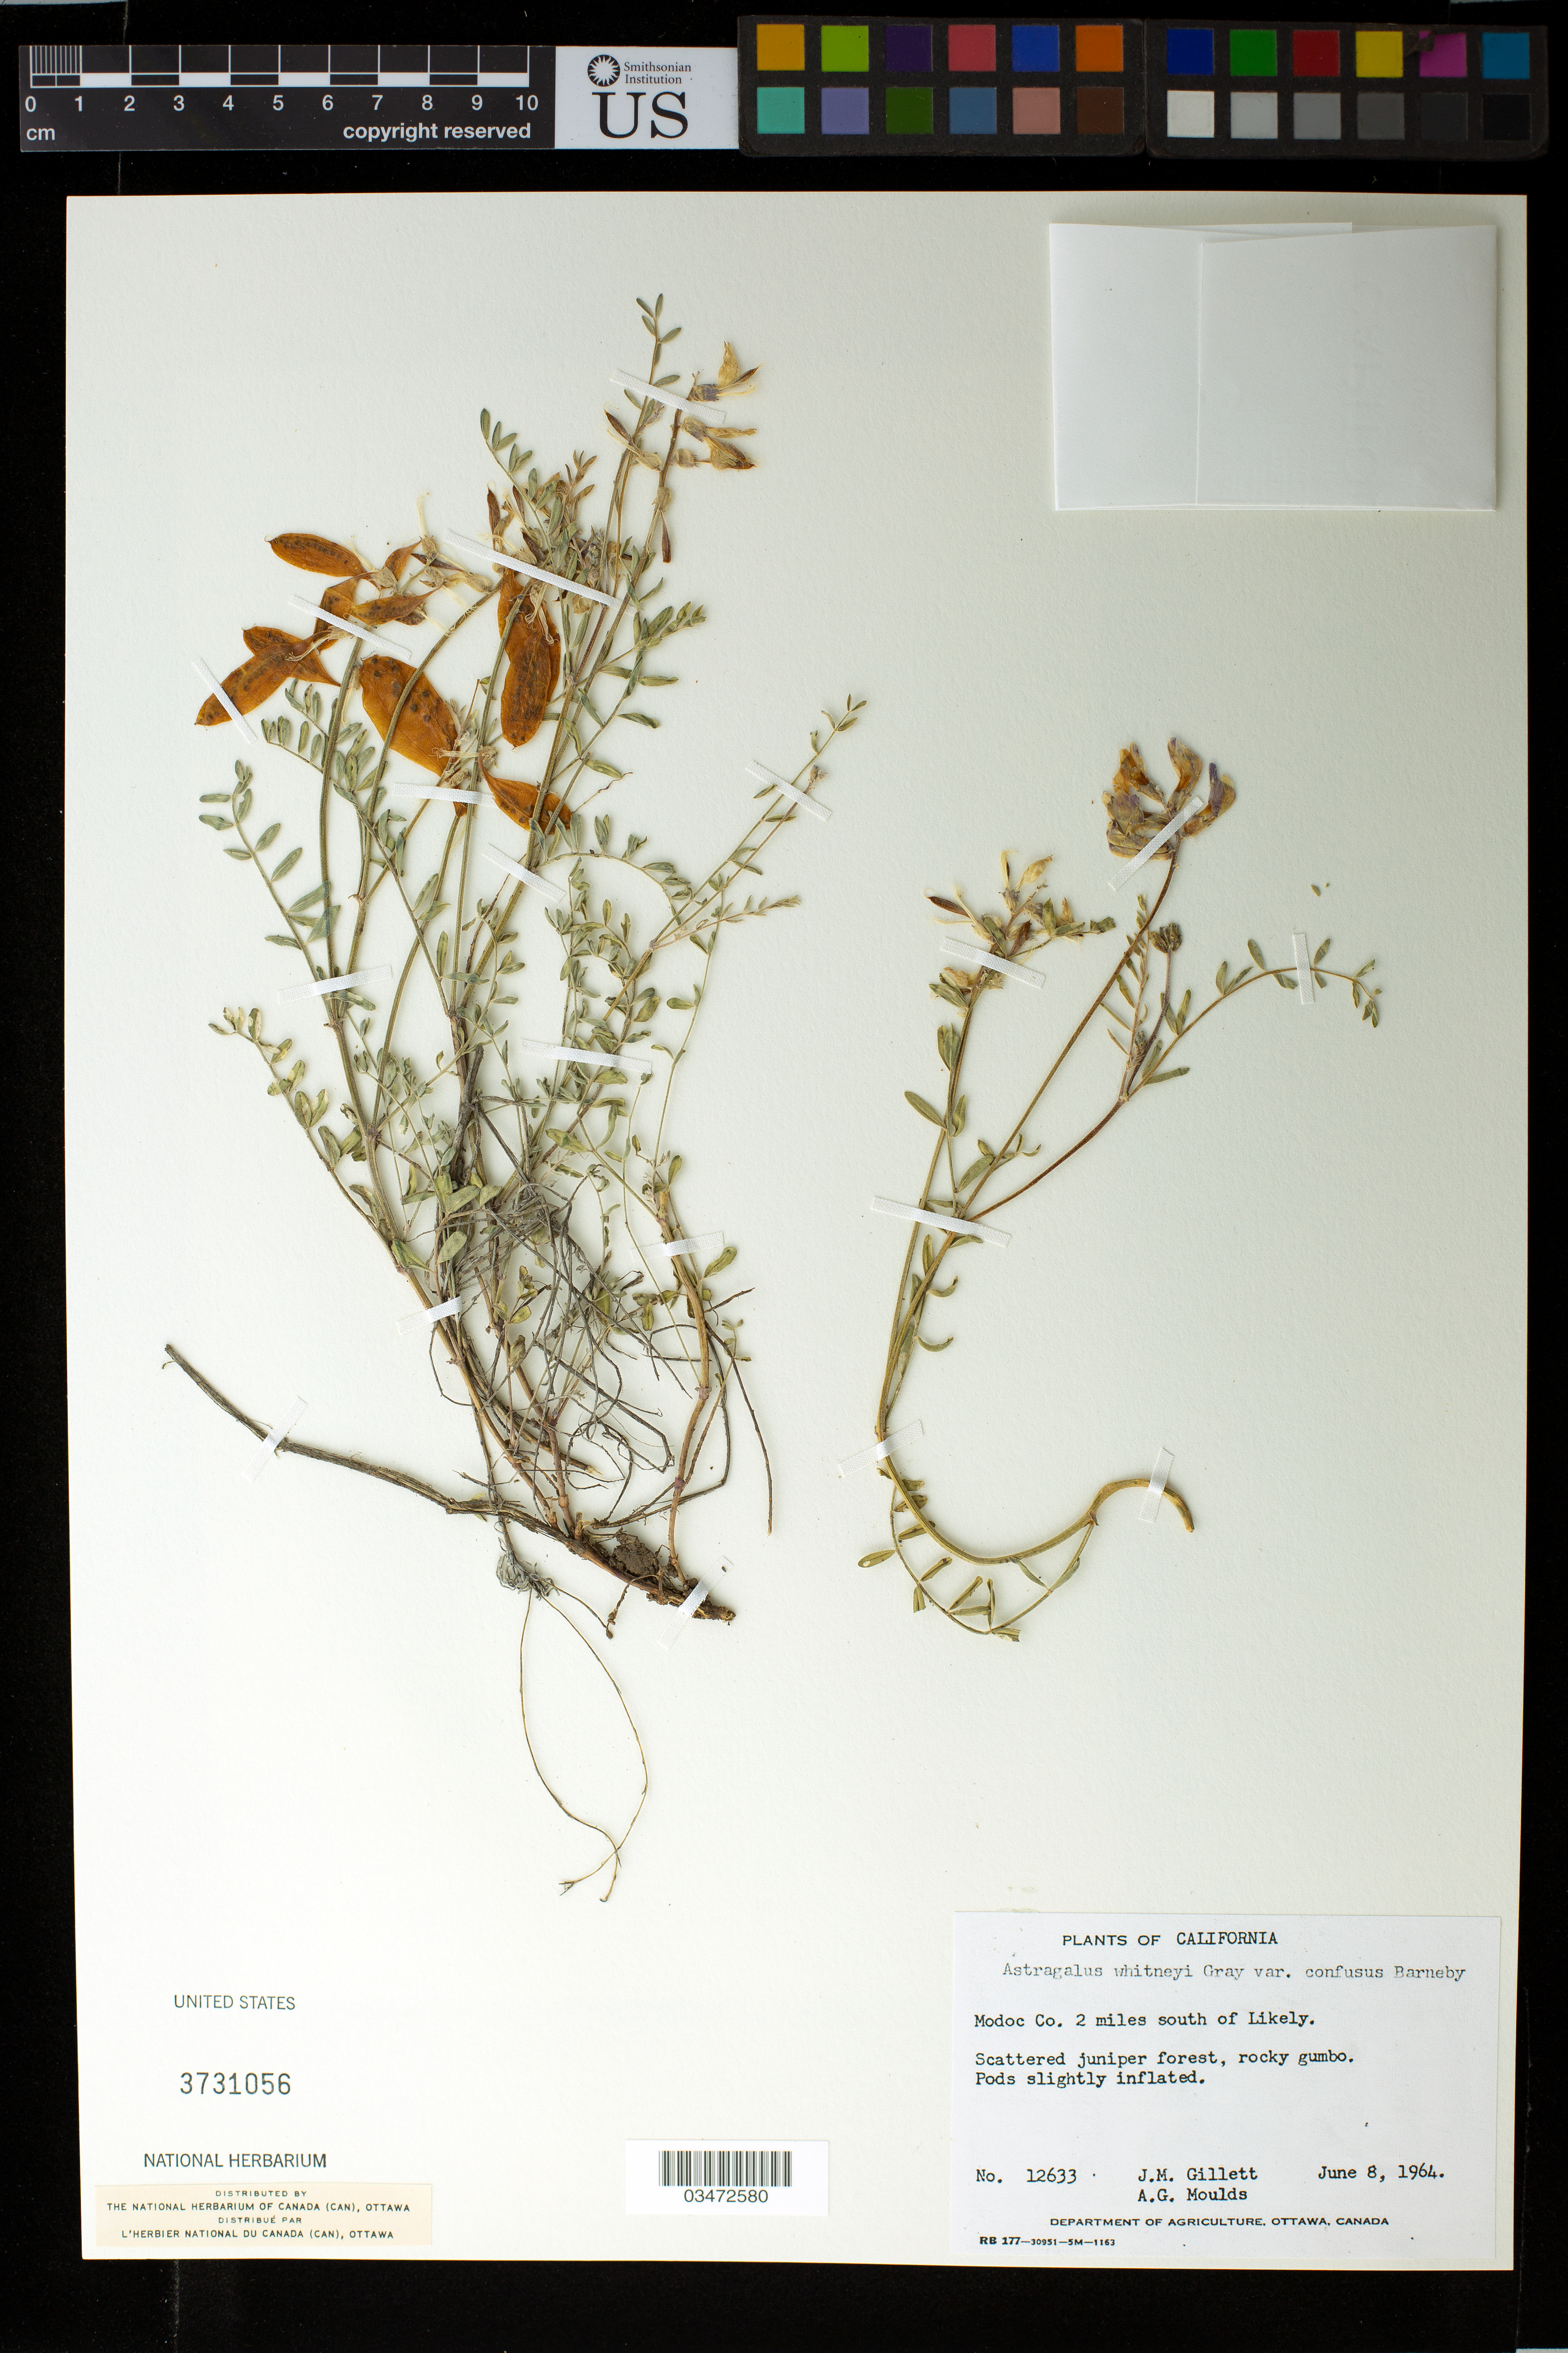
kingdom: Plantae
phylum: Tracheophyta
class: Magnoliopsida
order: Fabales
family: Fabaceae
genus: Astragalus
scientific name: Astragalus whitneyi var. confusus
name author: A. Gray & Barneby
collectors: J. Gillett & A. Moulds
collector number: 12633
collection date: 1964-06-08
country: United States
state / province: California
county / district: Modoc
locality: Modoc Co. 2 miles south of Likely.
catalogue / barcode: US 3731056